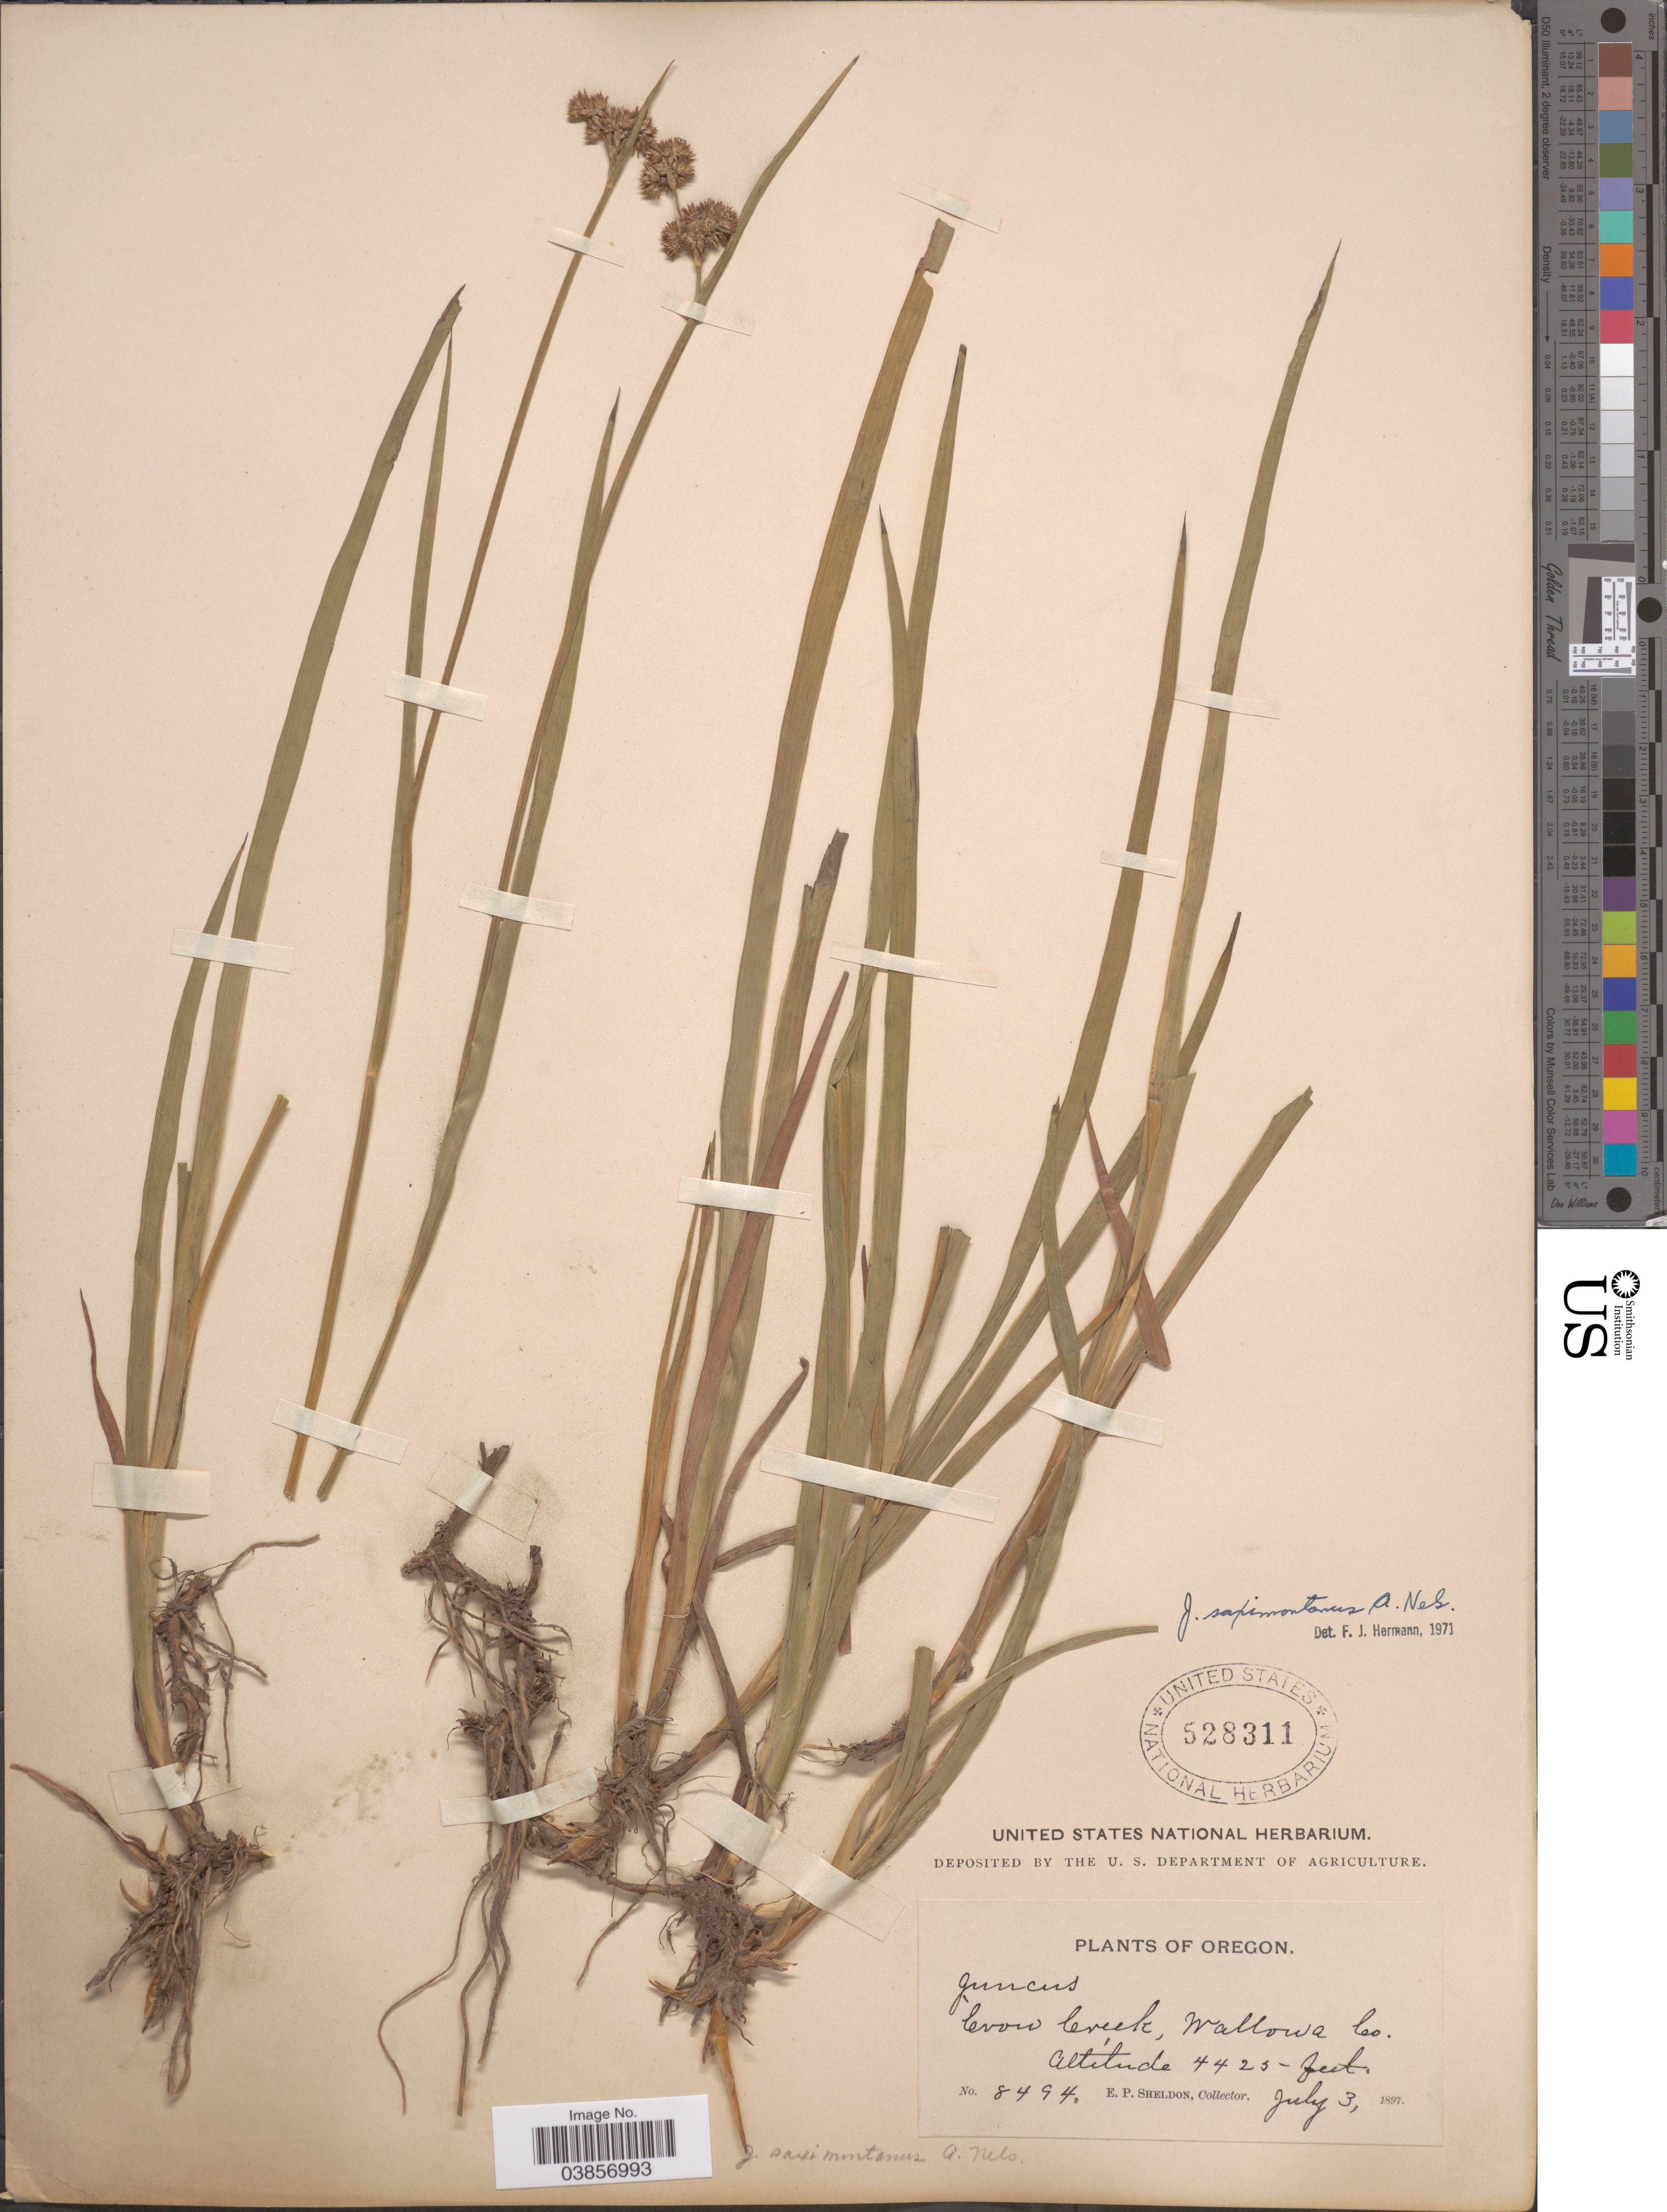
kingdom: Plantae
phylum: Tracheophyta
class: Liliopsida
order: Poales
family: Juncaceae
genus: Juncus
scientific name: Juncus saximontanus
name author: A. Nelson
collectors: E. P. Sheldon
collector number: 8494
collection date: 1897-07-03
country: United States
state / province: Oregon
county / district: Wallowa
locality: Crow Creek, Wallowa Co.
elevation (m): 1349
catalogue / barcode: US 528311